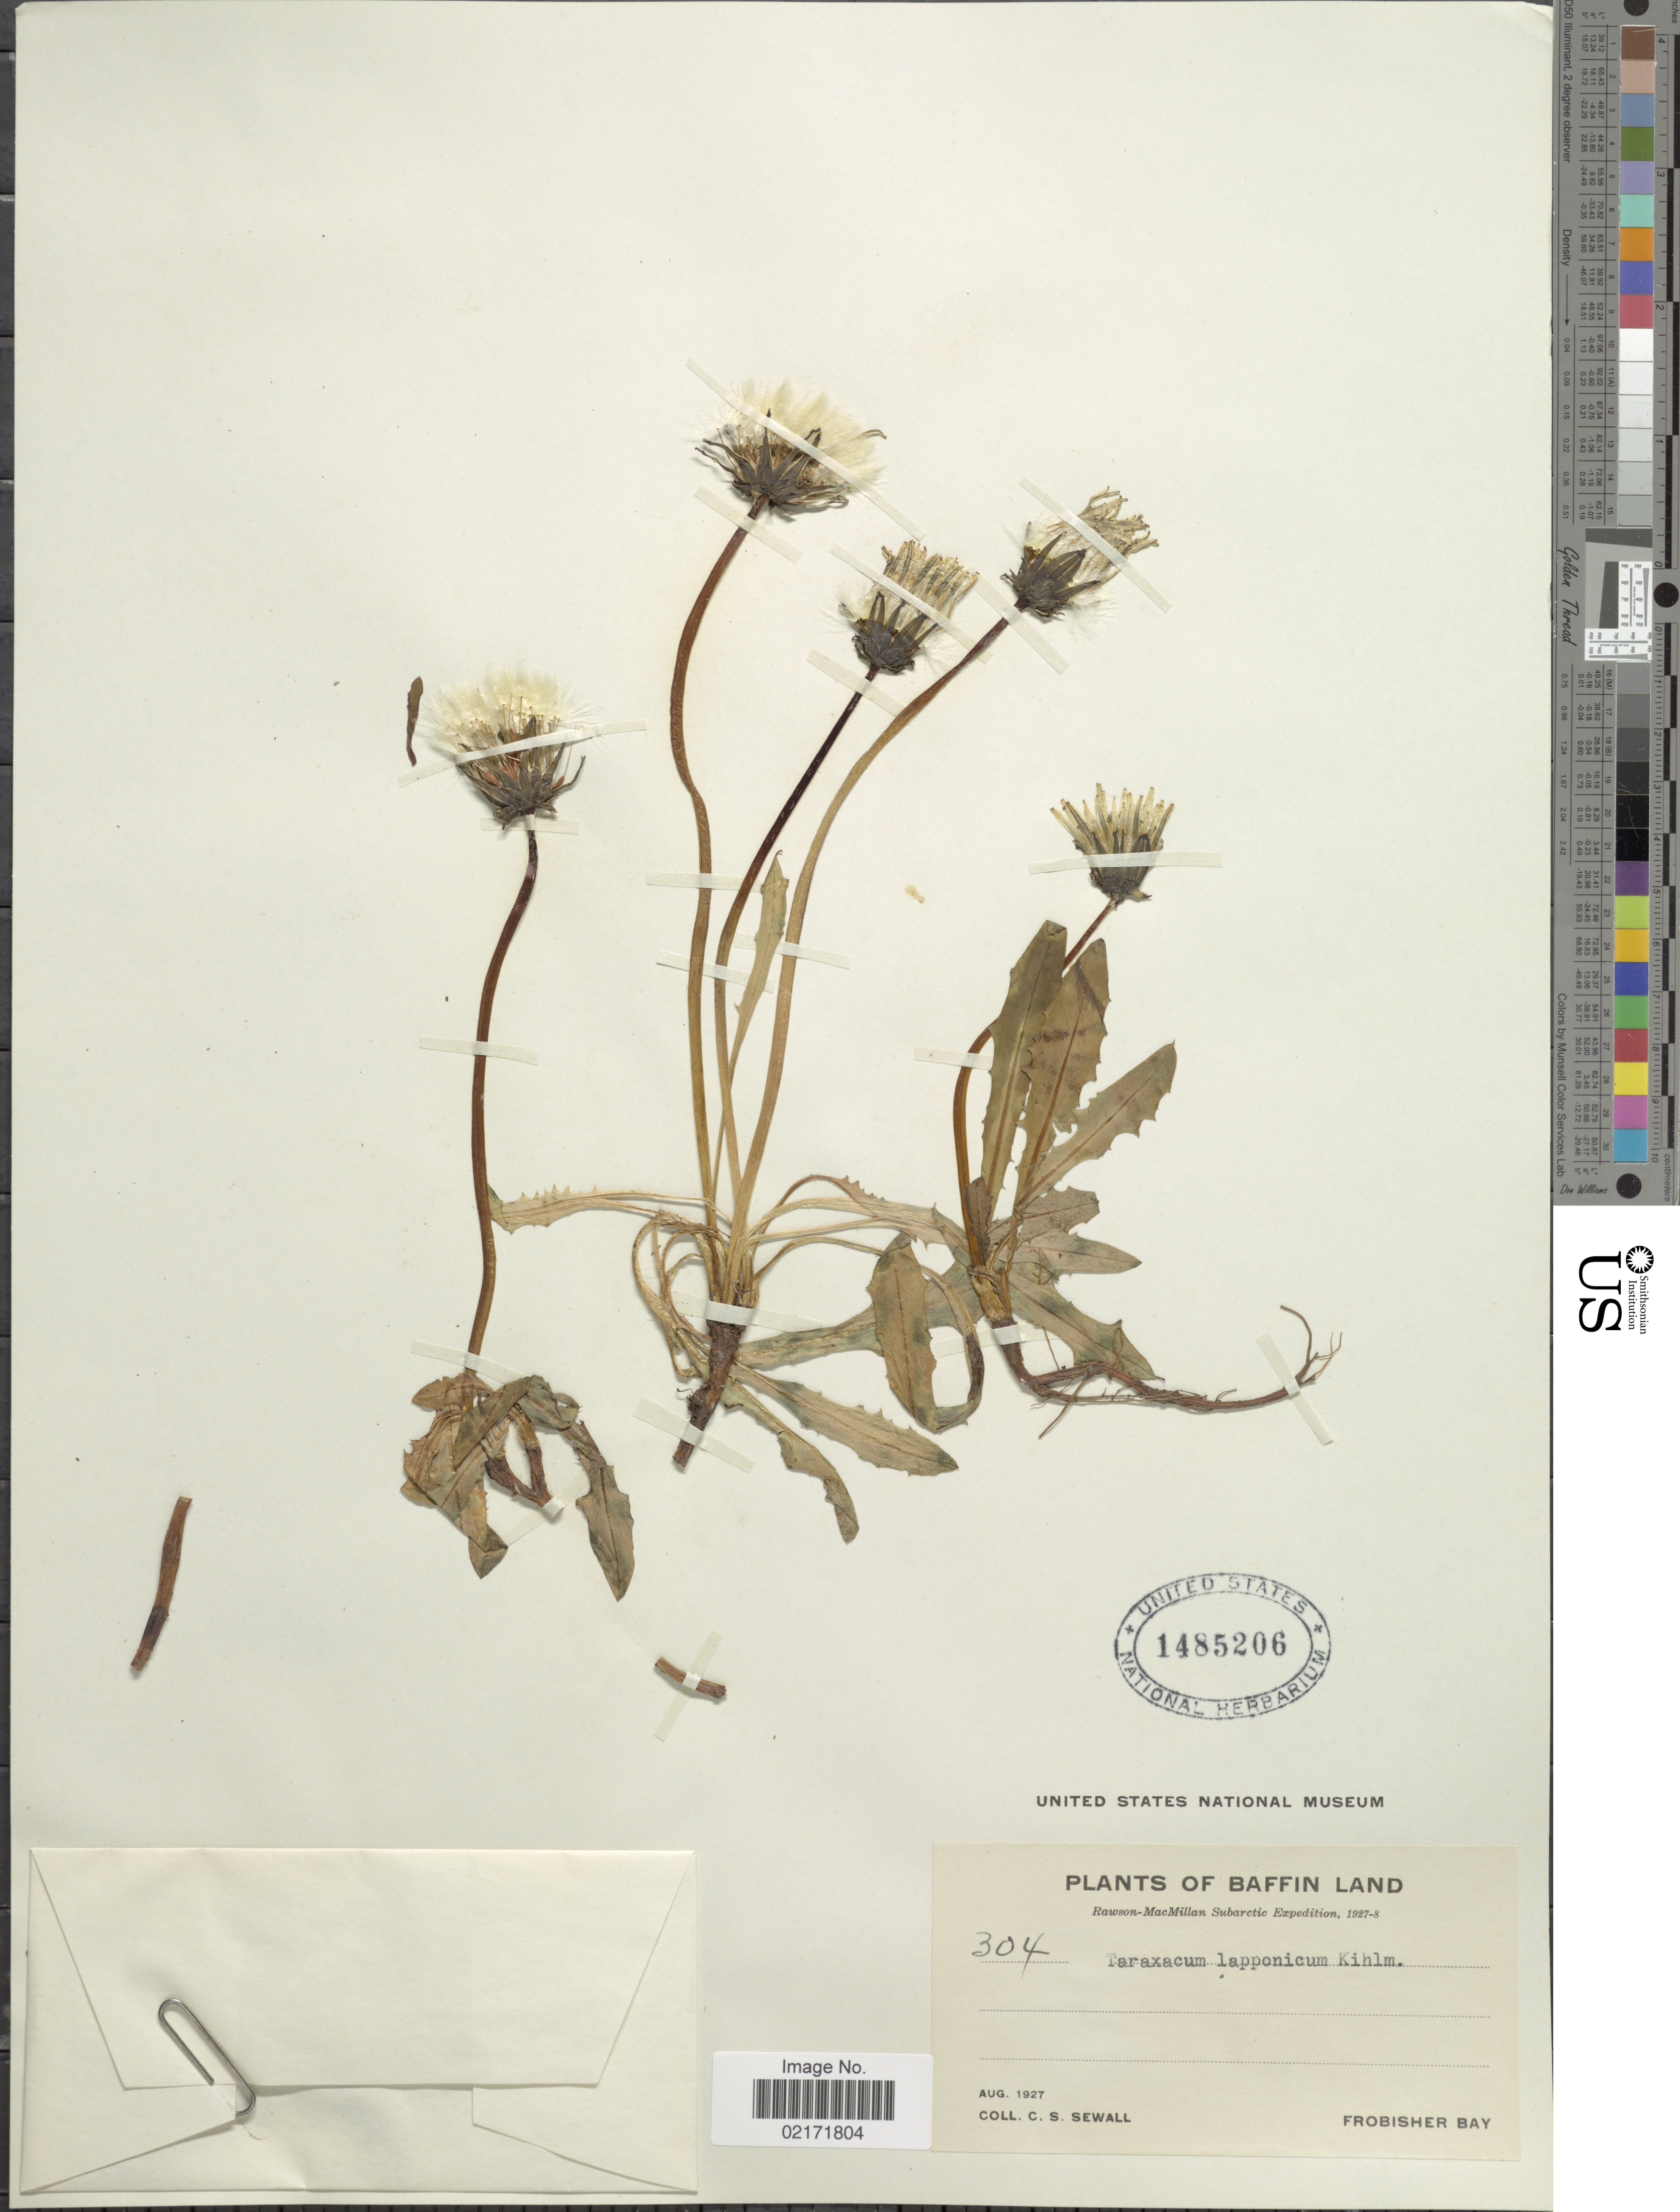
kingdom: Plantae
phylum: Tracheophyta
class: Magnoliopsida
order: Asterales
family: Asteraceae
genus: Taraxacum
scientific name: Taraxacum croceum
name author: Dahlst.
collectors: C. Sewall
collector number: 304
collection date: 1927-08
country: Canada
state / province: Nunavut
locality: Baffin Island, Subarctic, Frobisher Bay.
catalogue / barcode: US 1485206